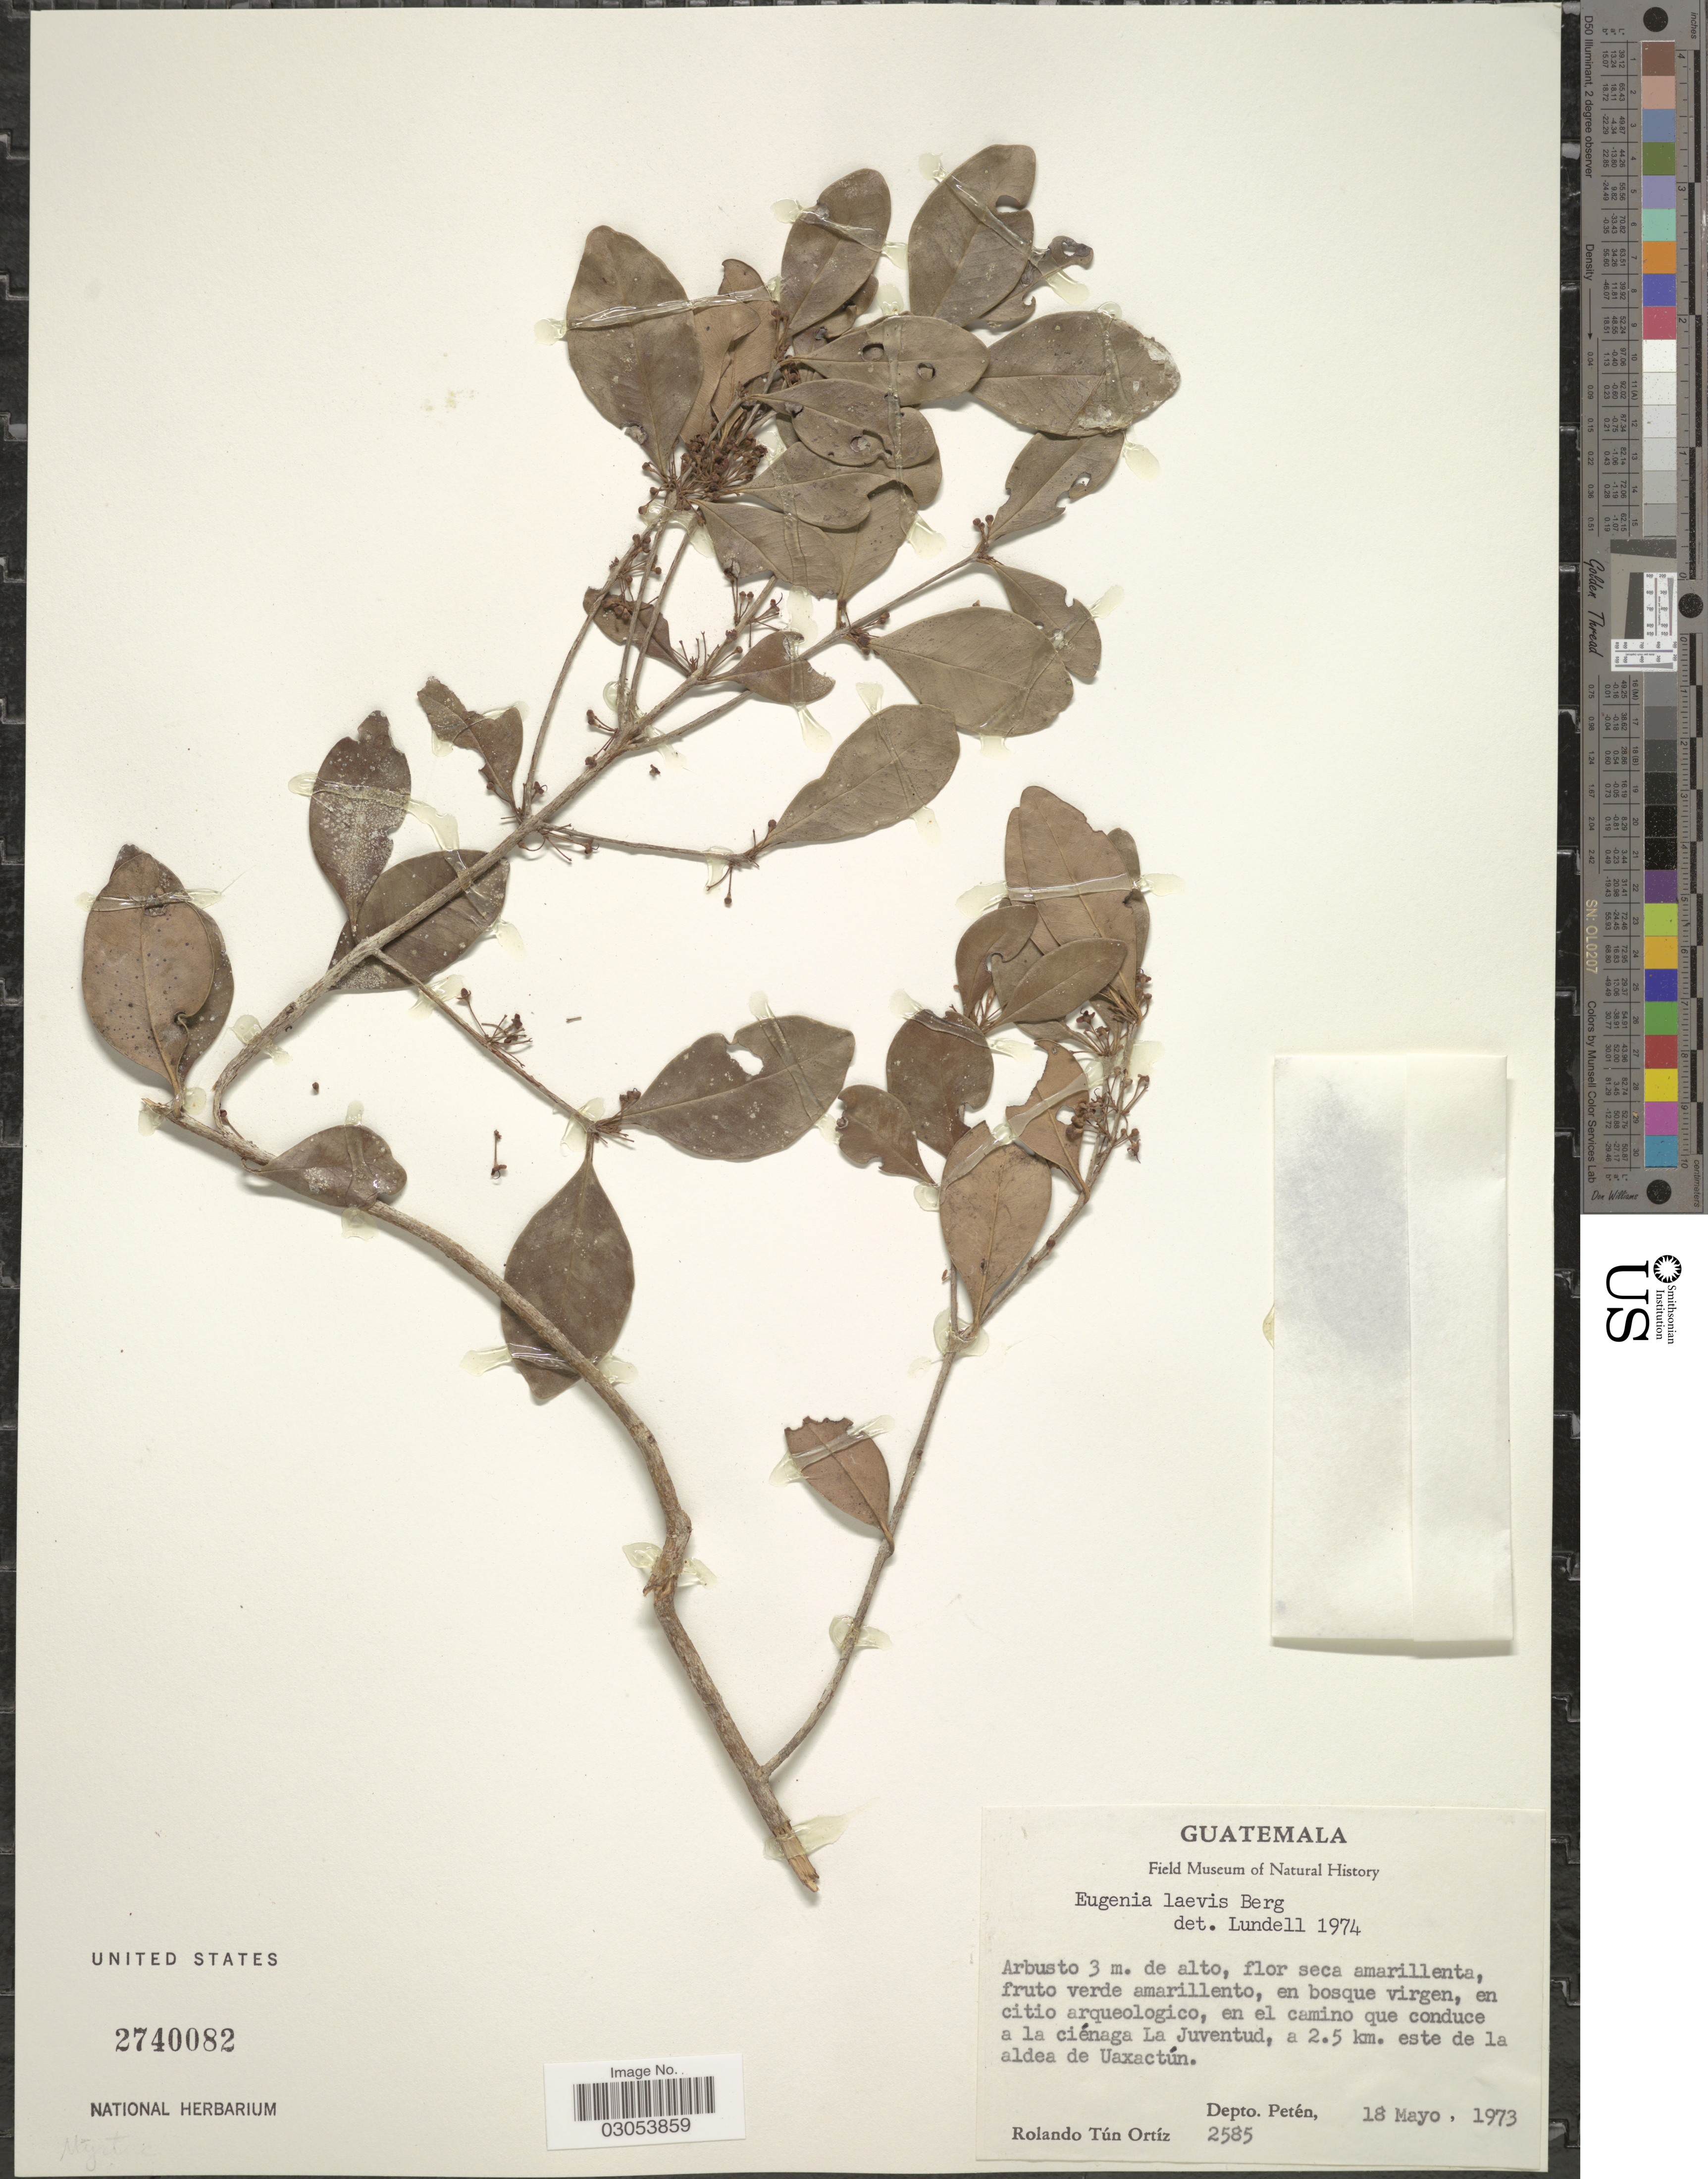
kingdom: Plantae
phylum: Tracheophyta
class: Magnoliopsida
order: Myrtales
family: Myrtaceae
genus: Eugenia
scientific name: Eugenia laevis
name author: O. Berg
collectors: R. Tún Ortíz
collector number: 2585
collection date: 1973-05-18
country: Guatemala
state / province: El Petén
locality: En el camino que conduce a la ciénaga La Juventud, a 2.5 km. este de la aldea de Uaxactún, Depto. Petén.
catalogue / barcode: US 2740082